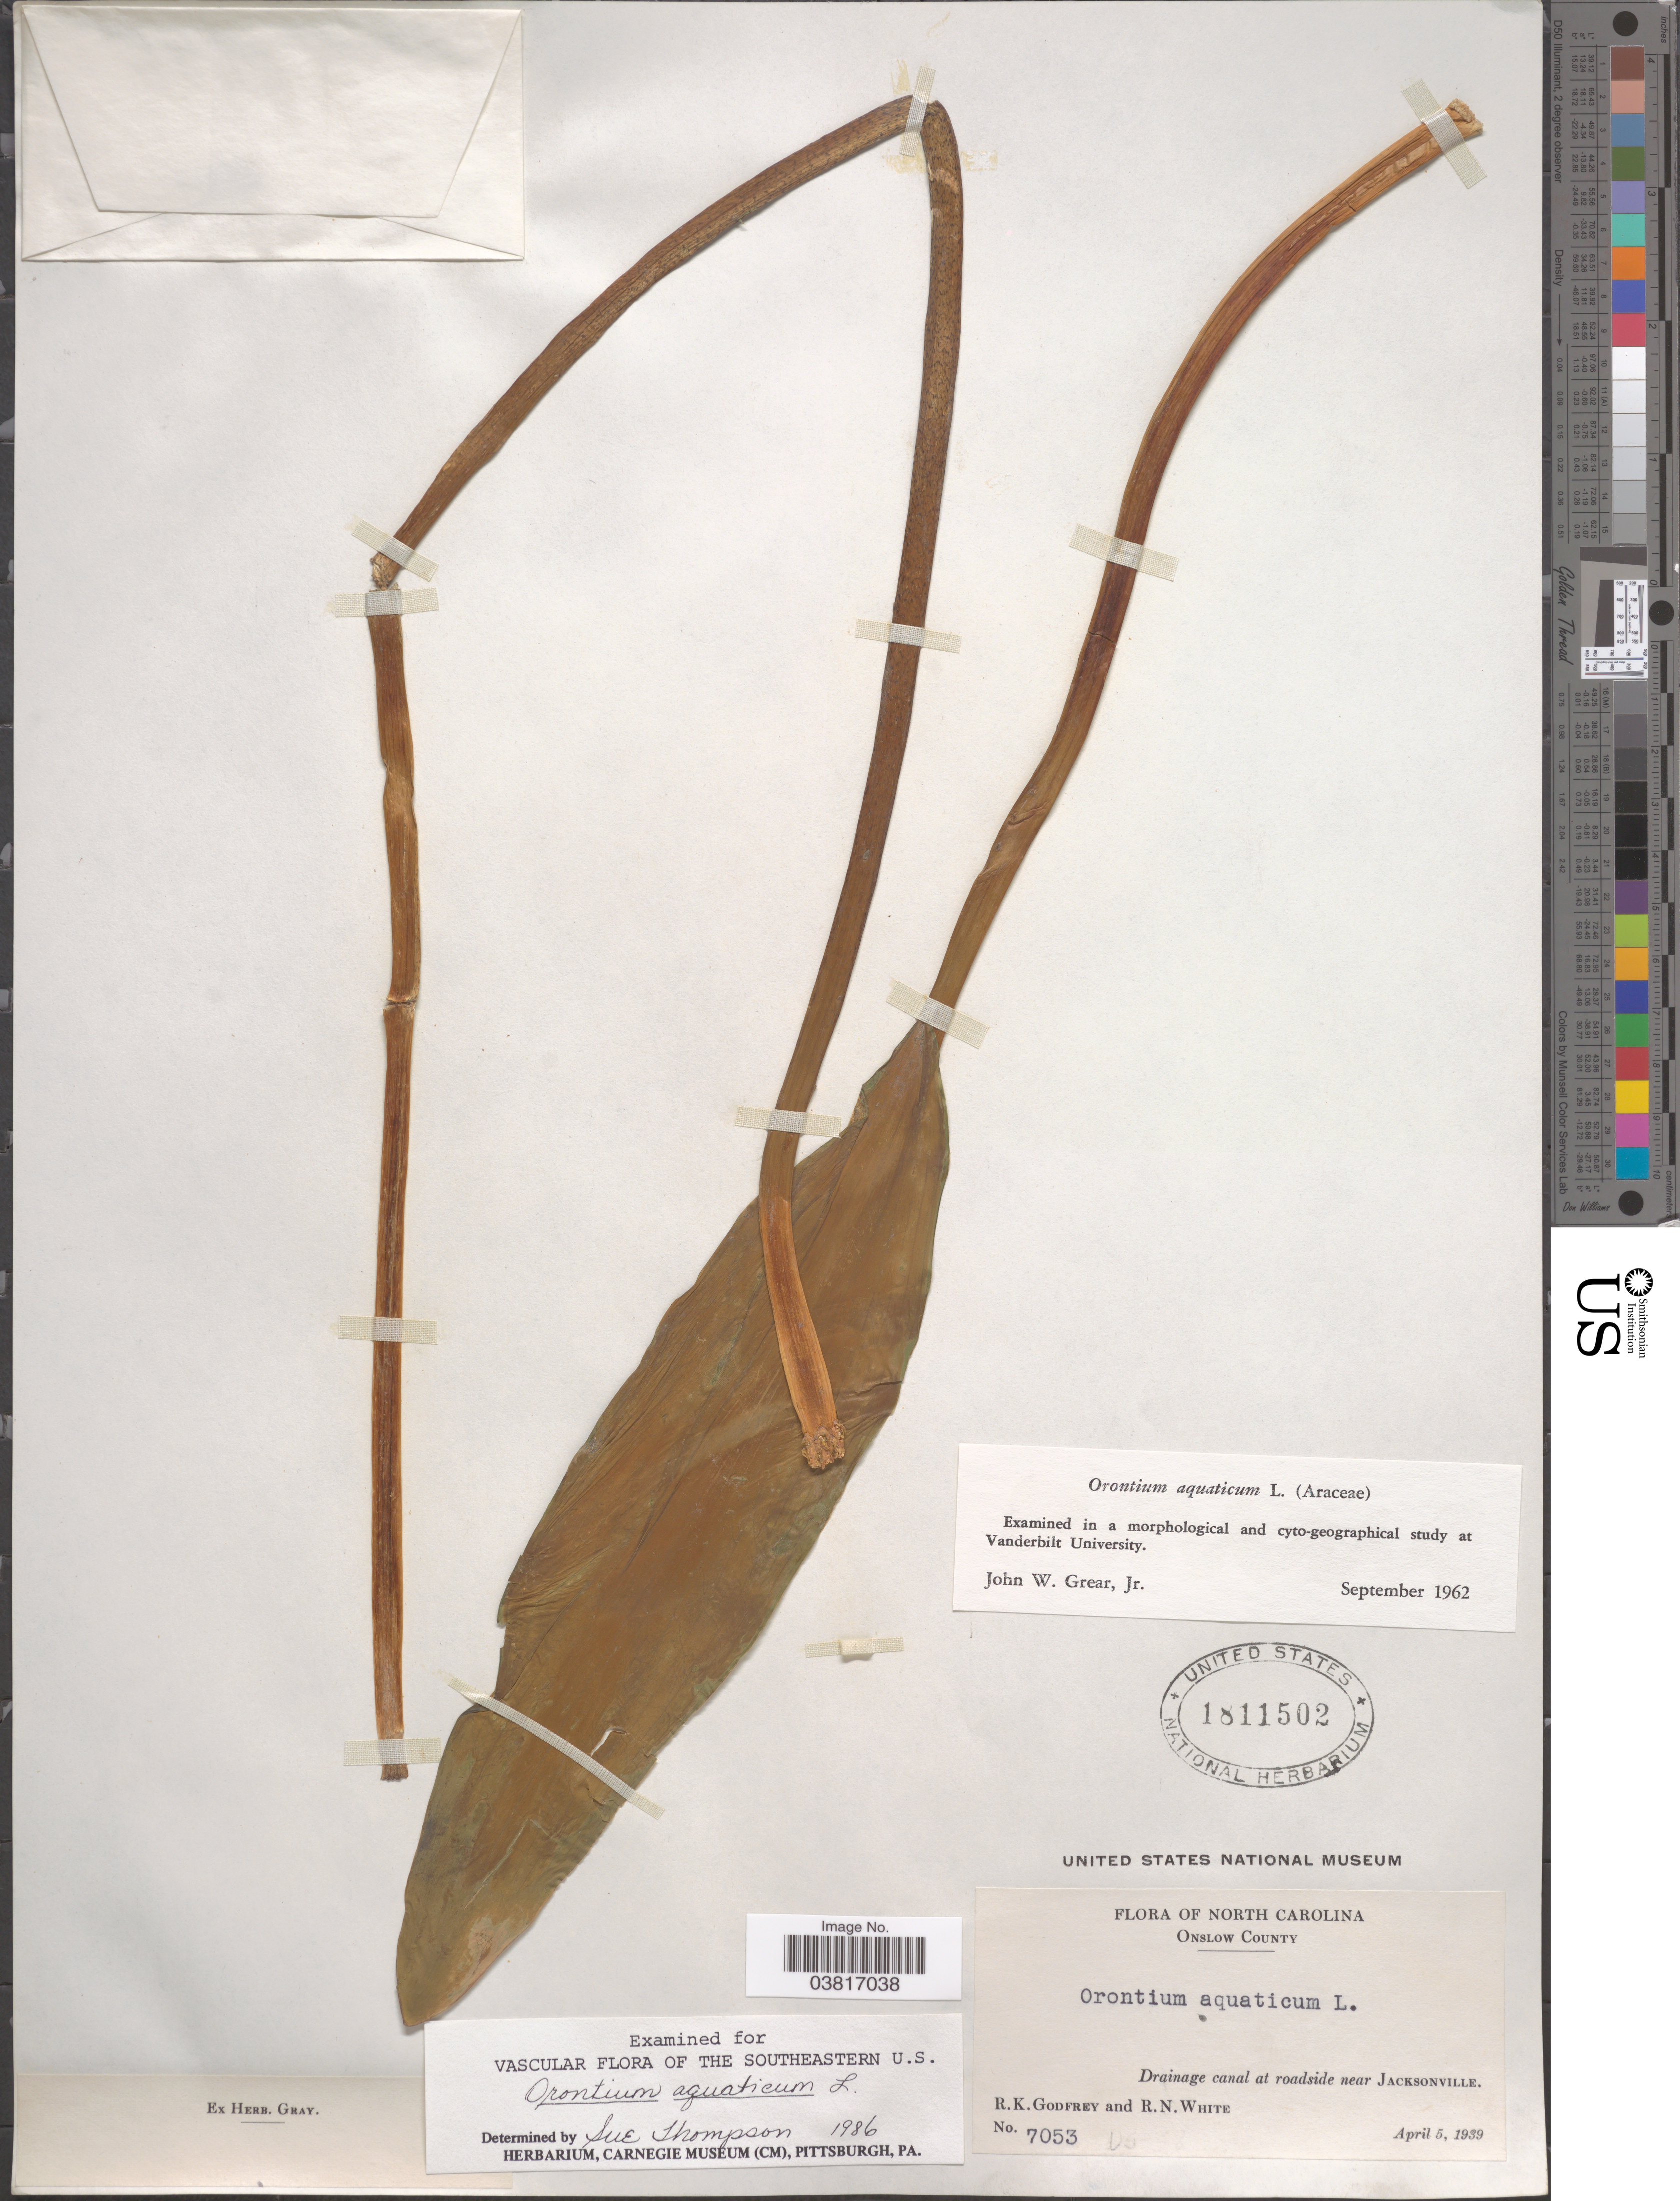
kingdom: Plantae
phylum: Tracheophyta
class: Liliopsida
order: Alismatales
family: Araceae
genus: Orontium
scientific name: Orontium aquaticum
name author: L.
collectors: R. K. Godfrey & R. N. White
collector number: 7053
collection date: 1939-04-05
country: United States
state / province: North Carolina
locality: Onslow County. Drainage canal at roadside near Jacksonville.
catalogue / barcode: US 1811502